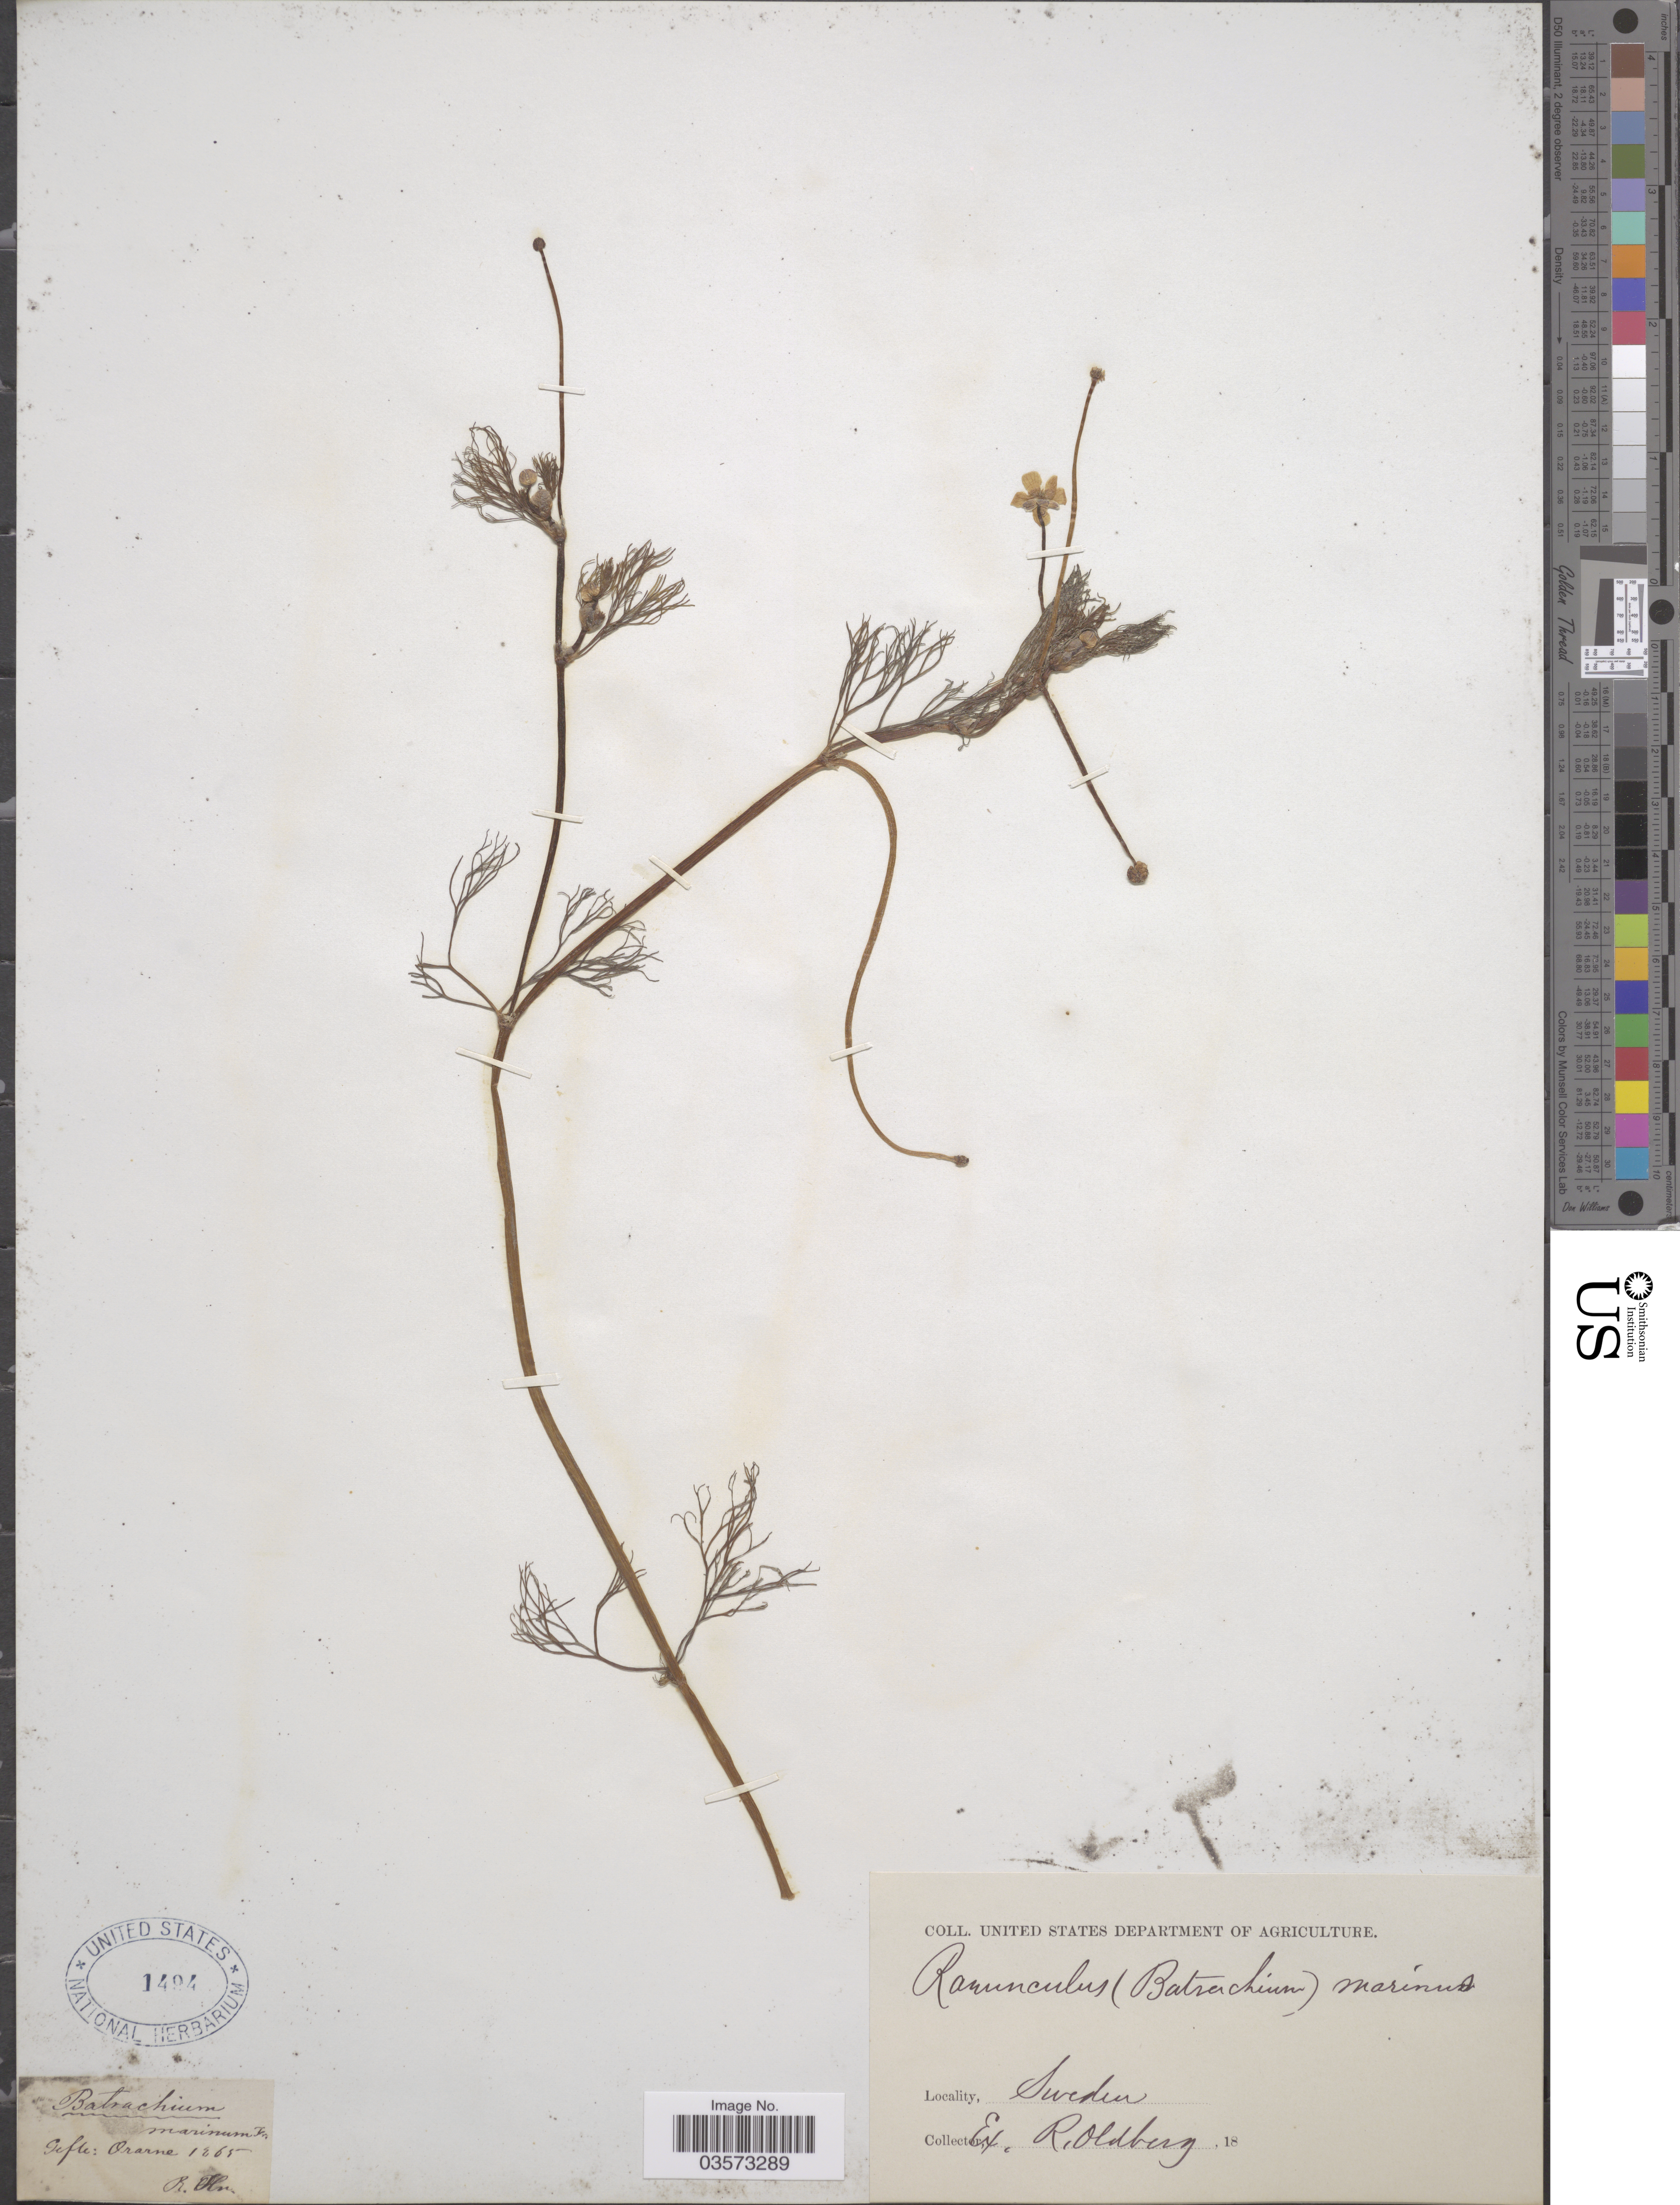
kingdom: Plantae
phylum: Tracheophyta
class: Magnoliopsida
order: Ranunculales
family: Ranunculaceae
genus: Ranunculus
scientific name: Ranunculus baudotii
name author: Godr.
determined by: Strong, Mark T., (BOT), Smithsonian Institution - National Museum of Natural History (UNITED STATES)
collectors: R. Hn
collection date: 1865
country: Sweden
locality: Gefle: Orarne.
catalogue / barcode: US 1494